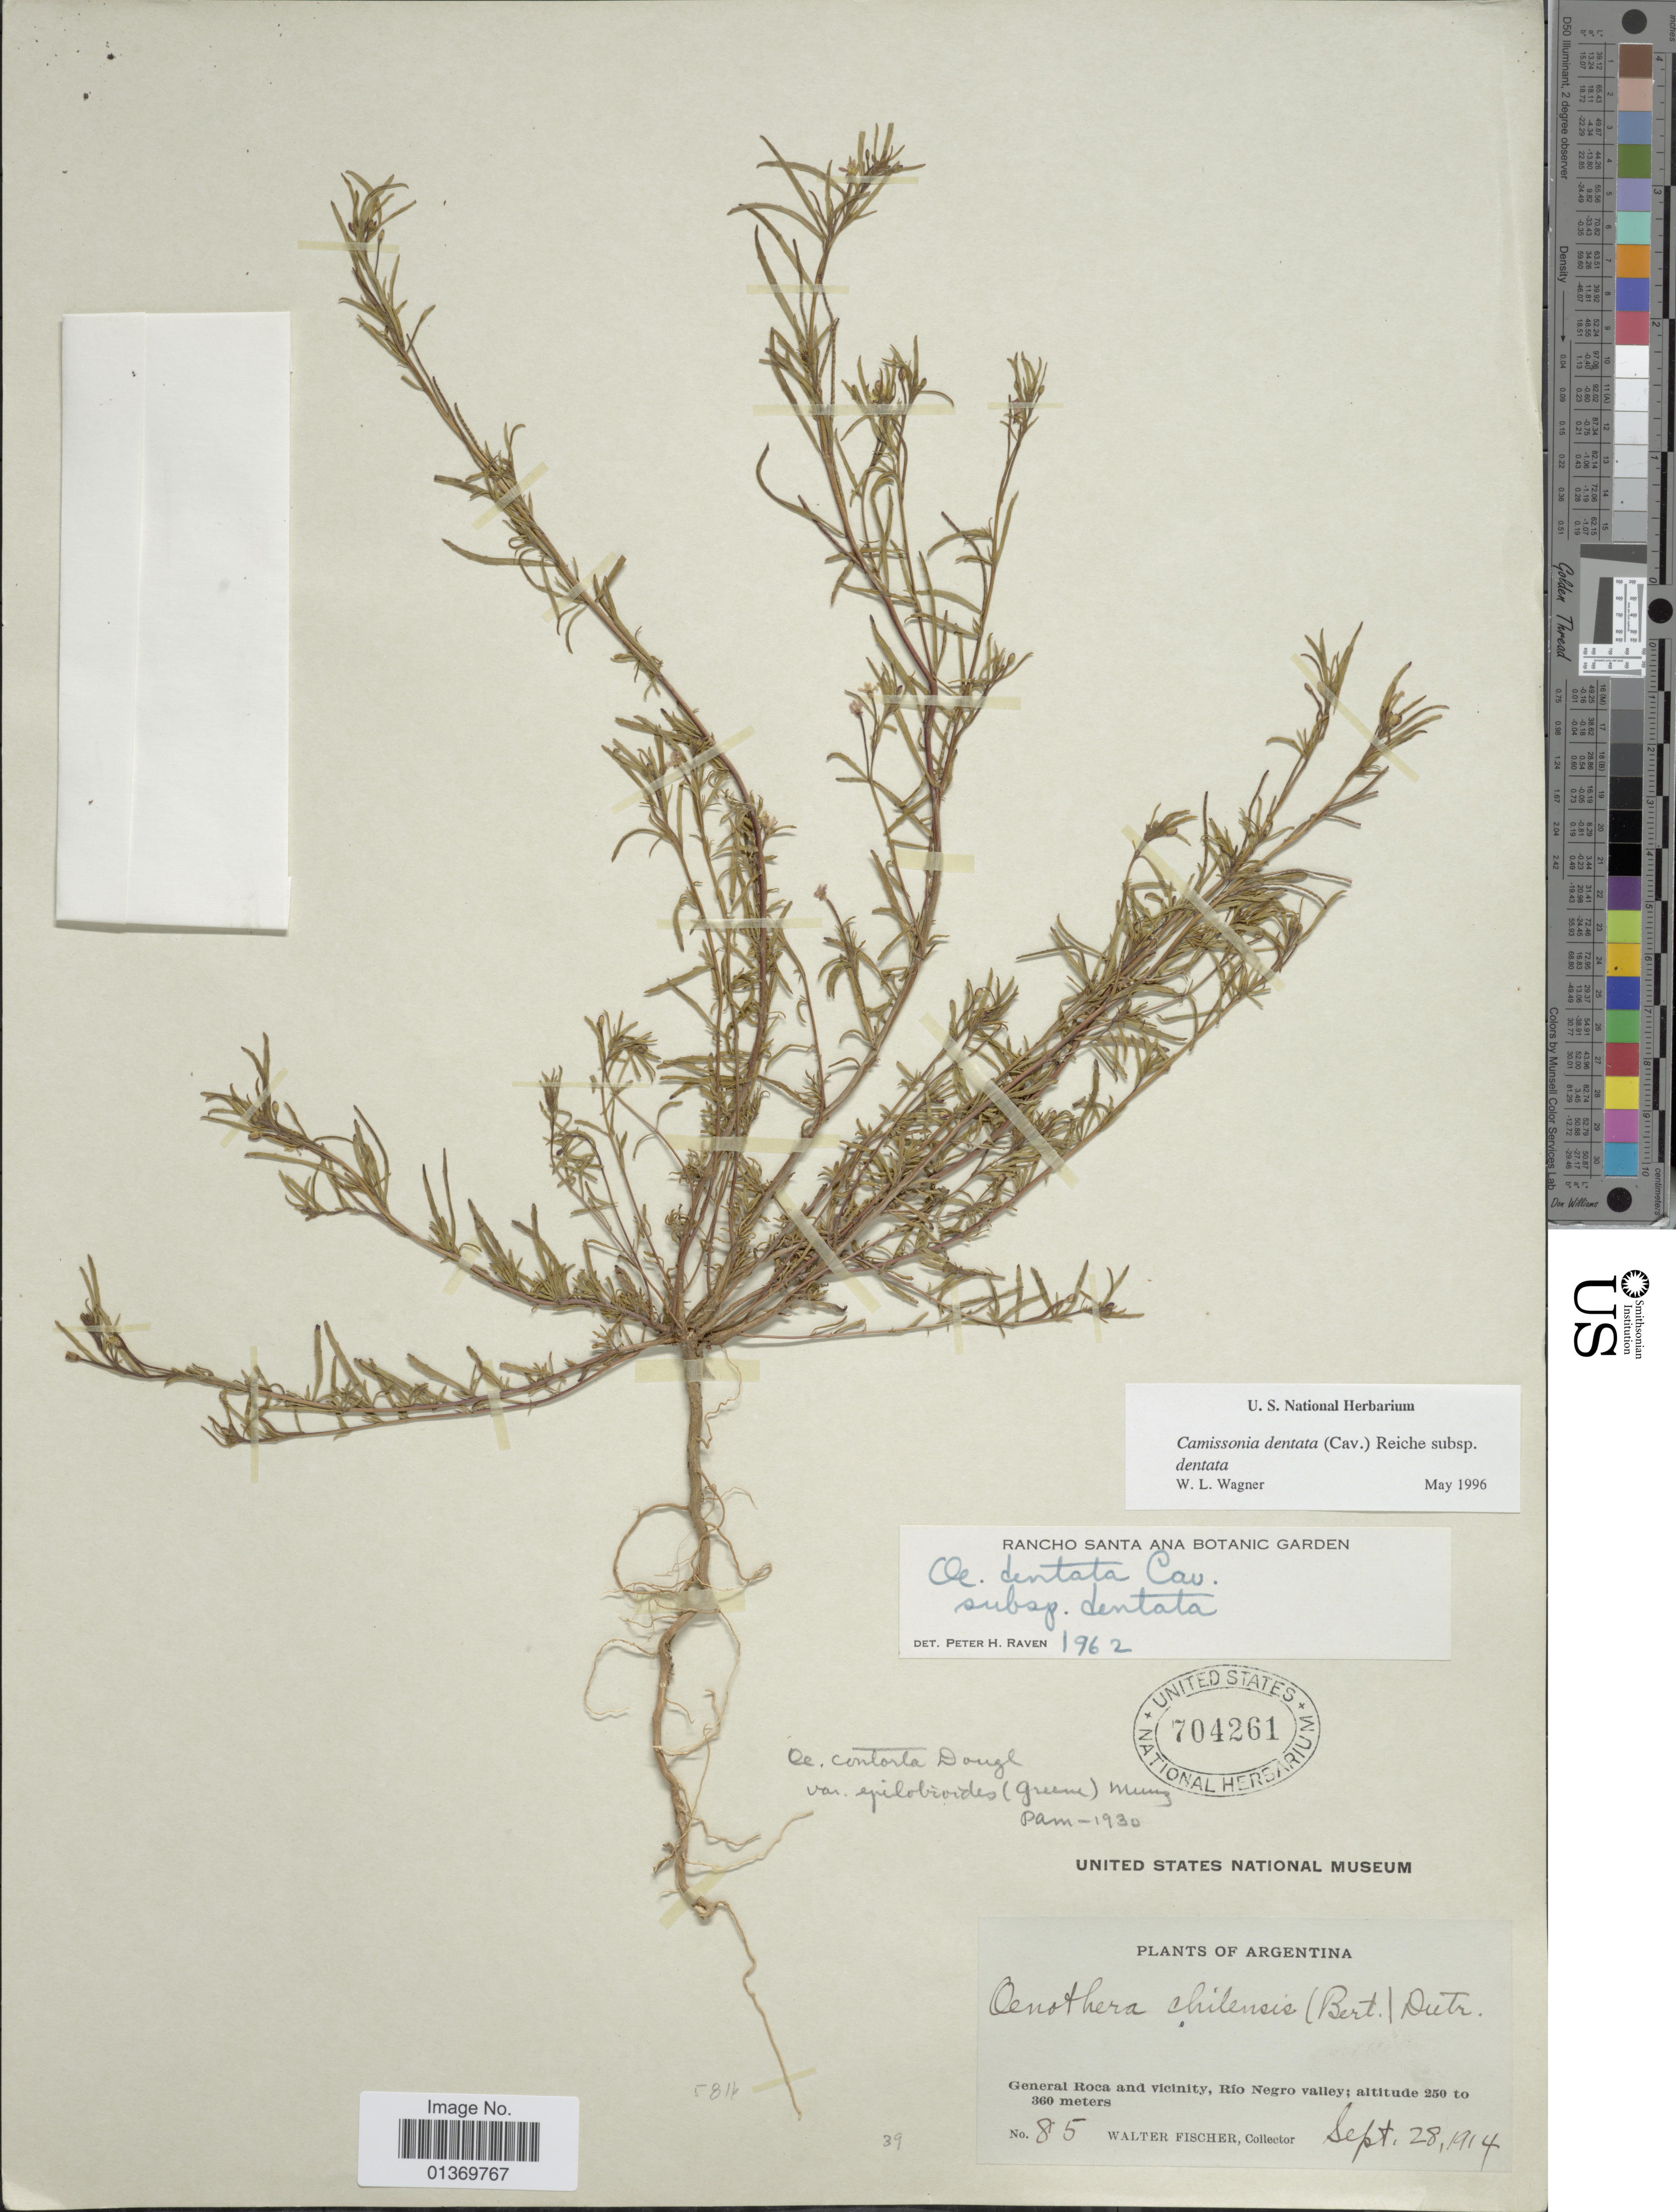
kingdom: Plantae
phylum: Tracheophyta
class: Magnoliopsida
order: Myrtales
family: Onagraceae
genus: Camissonia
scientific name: Camissonia dentata subsp. dentata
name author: (Cav.) Reiche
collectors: W. Fischer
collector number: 85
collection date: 1914-09-28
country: Argentina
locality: General Roca and vicinity, Río Negro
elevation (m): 250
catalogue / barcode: US 704261